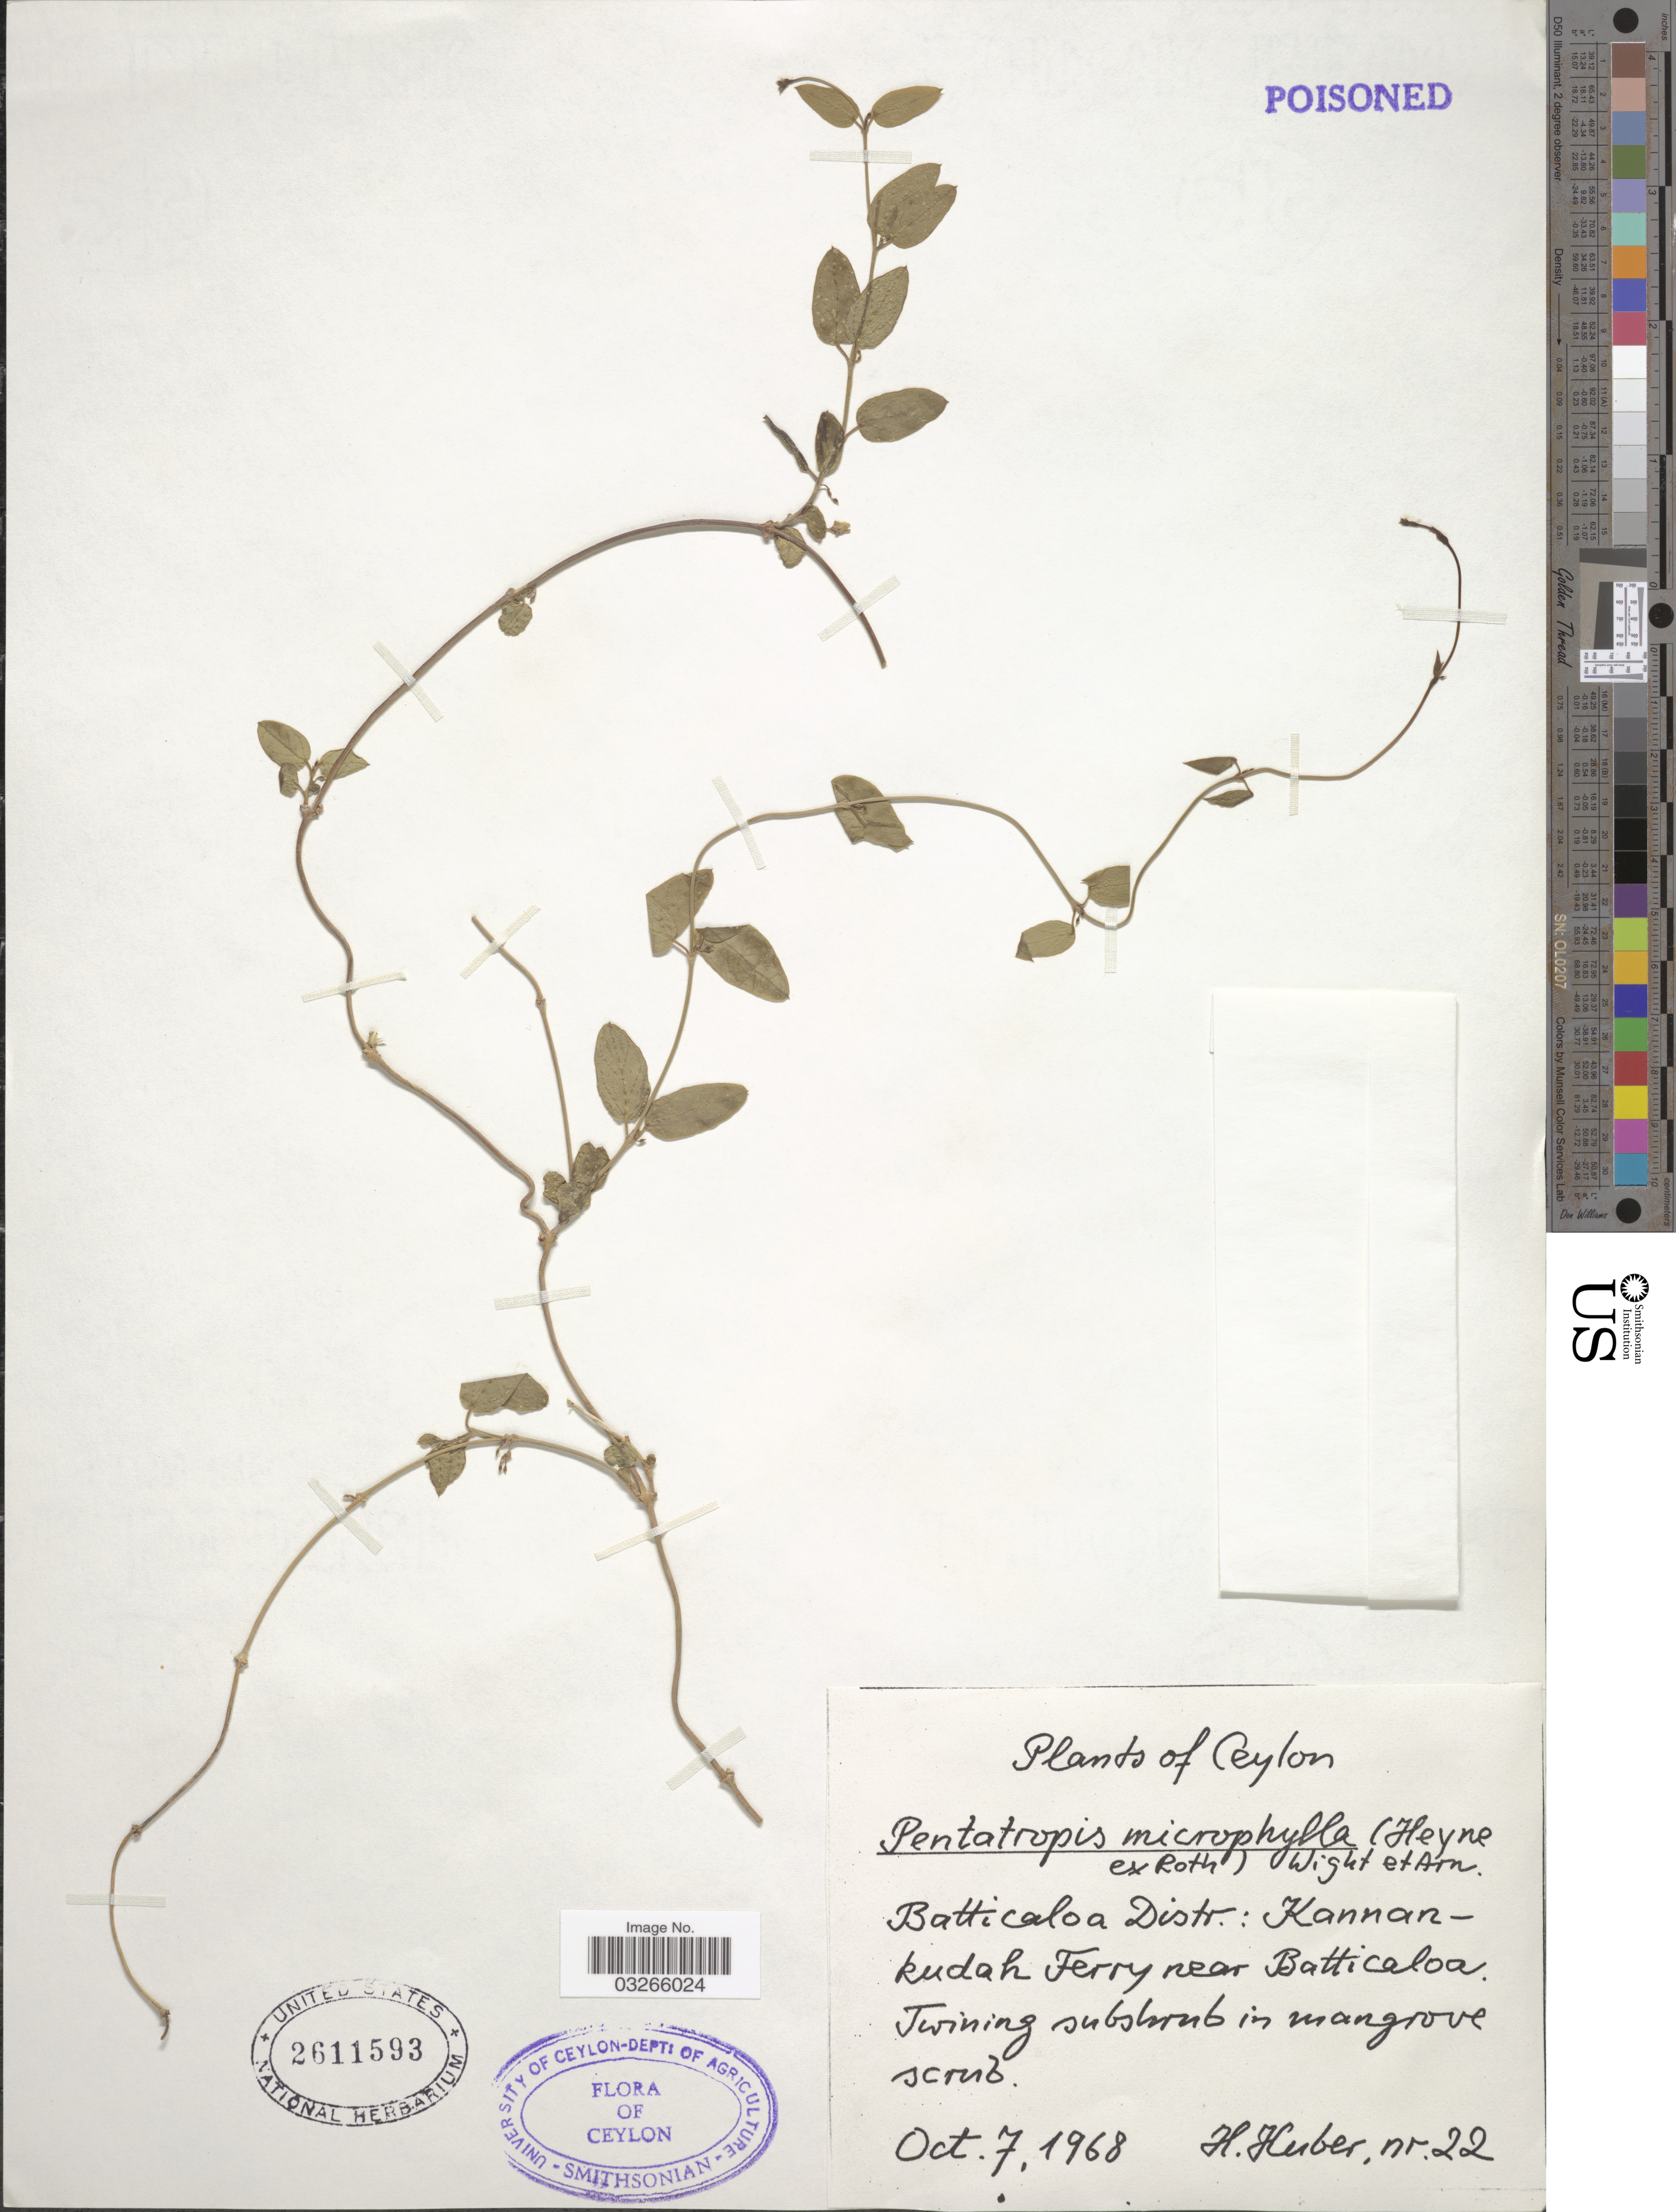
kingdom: Plantae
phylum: Tracheophyta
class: Magnoliopsida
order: Gentianales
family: Apocynaceae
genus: Pentatropis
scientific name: Pentatropis microphylla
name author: (A. Roth ex Schult.) Wight & Arn.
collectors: H. Huber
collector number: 22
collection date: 1968-10-07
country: Sri Lanka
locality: Ceylon. Batticaloa Distr.: Kannankudah Ferry near Batticaloa.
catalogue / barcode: US 2611593